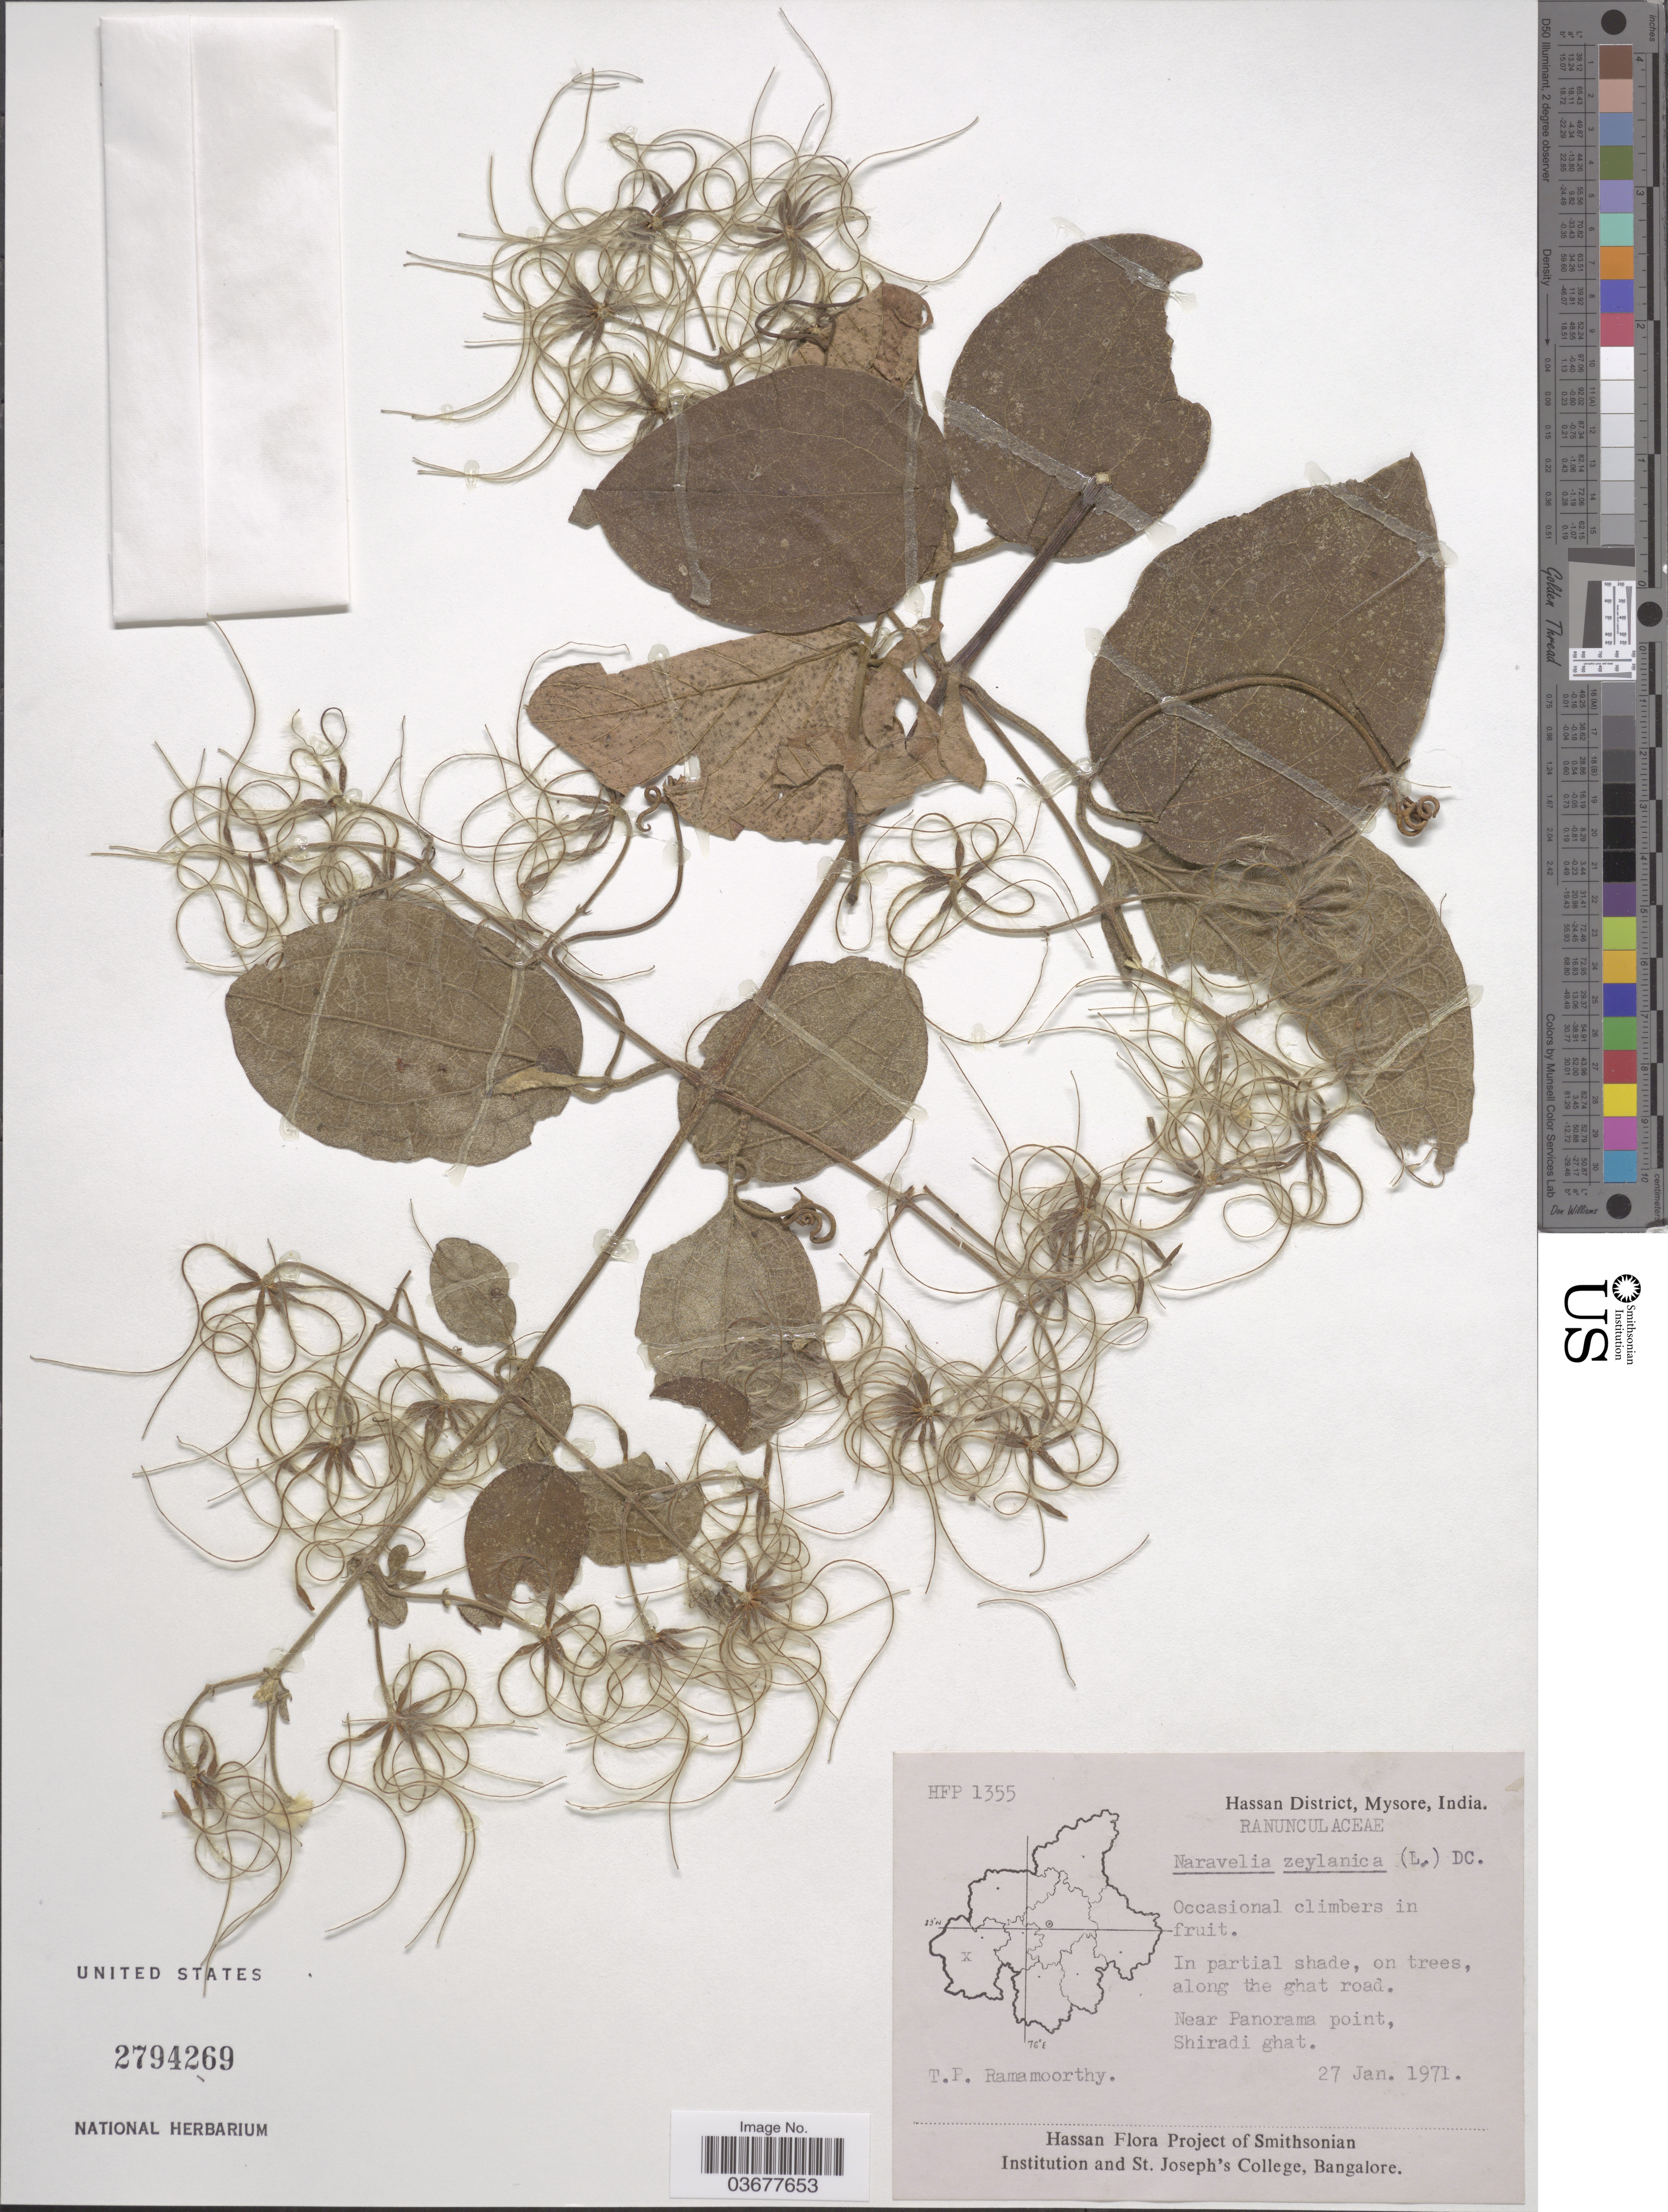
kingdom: Plantae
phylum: Tracheophyta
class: Magnoliopsida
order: Ranunculales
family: Ranunculaceae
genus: Clematis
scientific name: Clematis zeylanica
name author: (L.) Poir.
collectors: T. P. Ramamoorthy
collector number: HFP1355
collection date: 1971-01-27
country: India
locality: Hassan District, Mysore. Near Panorama point, Shiradi ghat.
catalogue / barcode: US 2794269